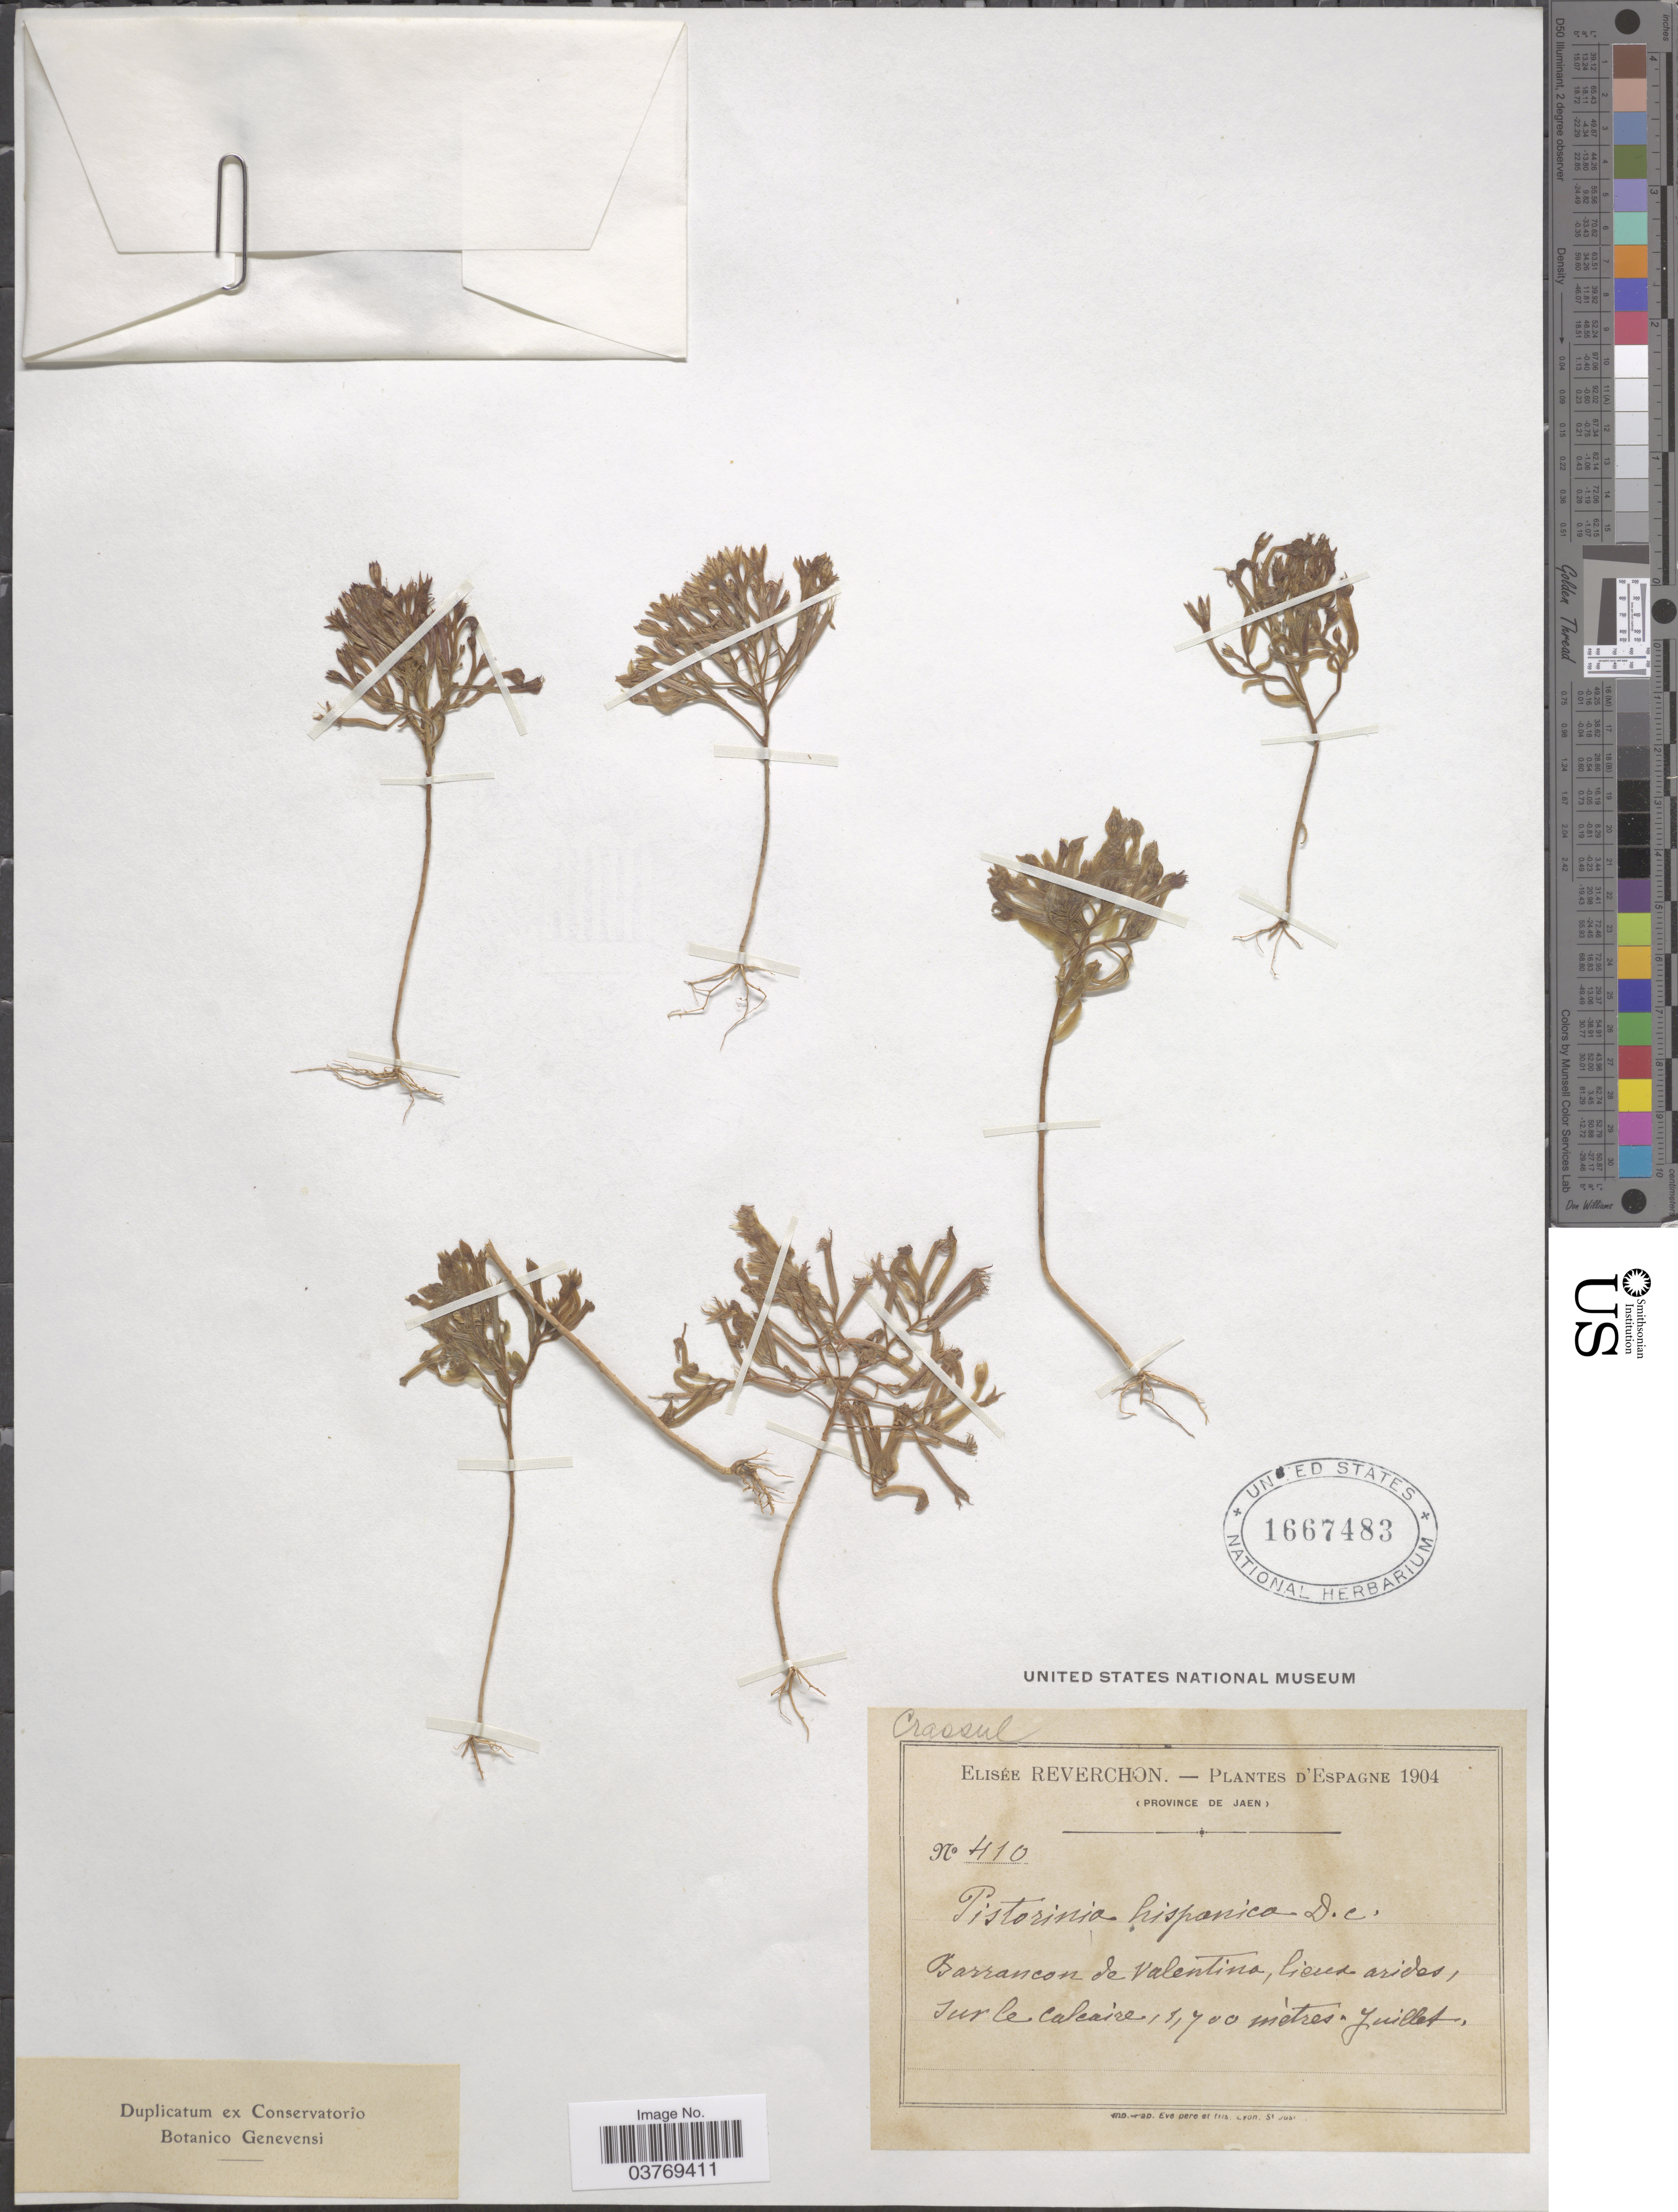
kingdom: Plantae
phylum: Tracheophyta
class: Magnoliopsida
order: Saxifragales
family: Crassulaceae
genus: Pistorinia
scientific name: Pistorinia hispanica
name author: (L.) DC.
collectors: E. Reverchon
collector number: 410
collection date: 1904-07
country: Spain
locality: Province de Jaen. Barrancon de Valentina, lieux arides, sur le calcaìre.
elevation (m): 1700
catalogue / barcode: US 1667483